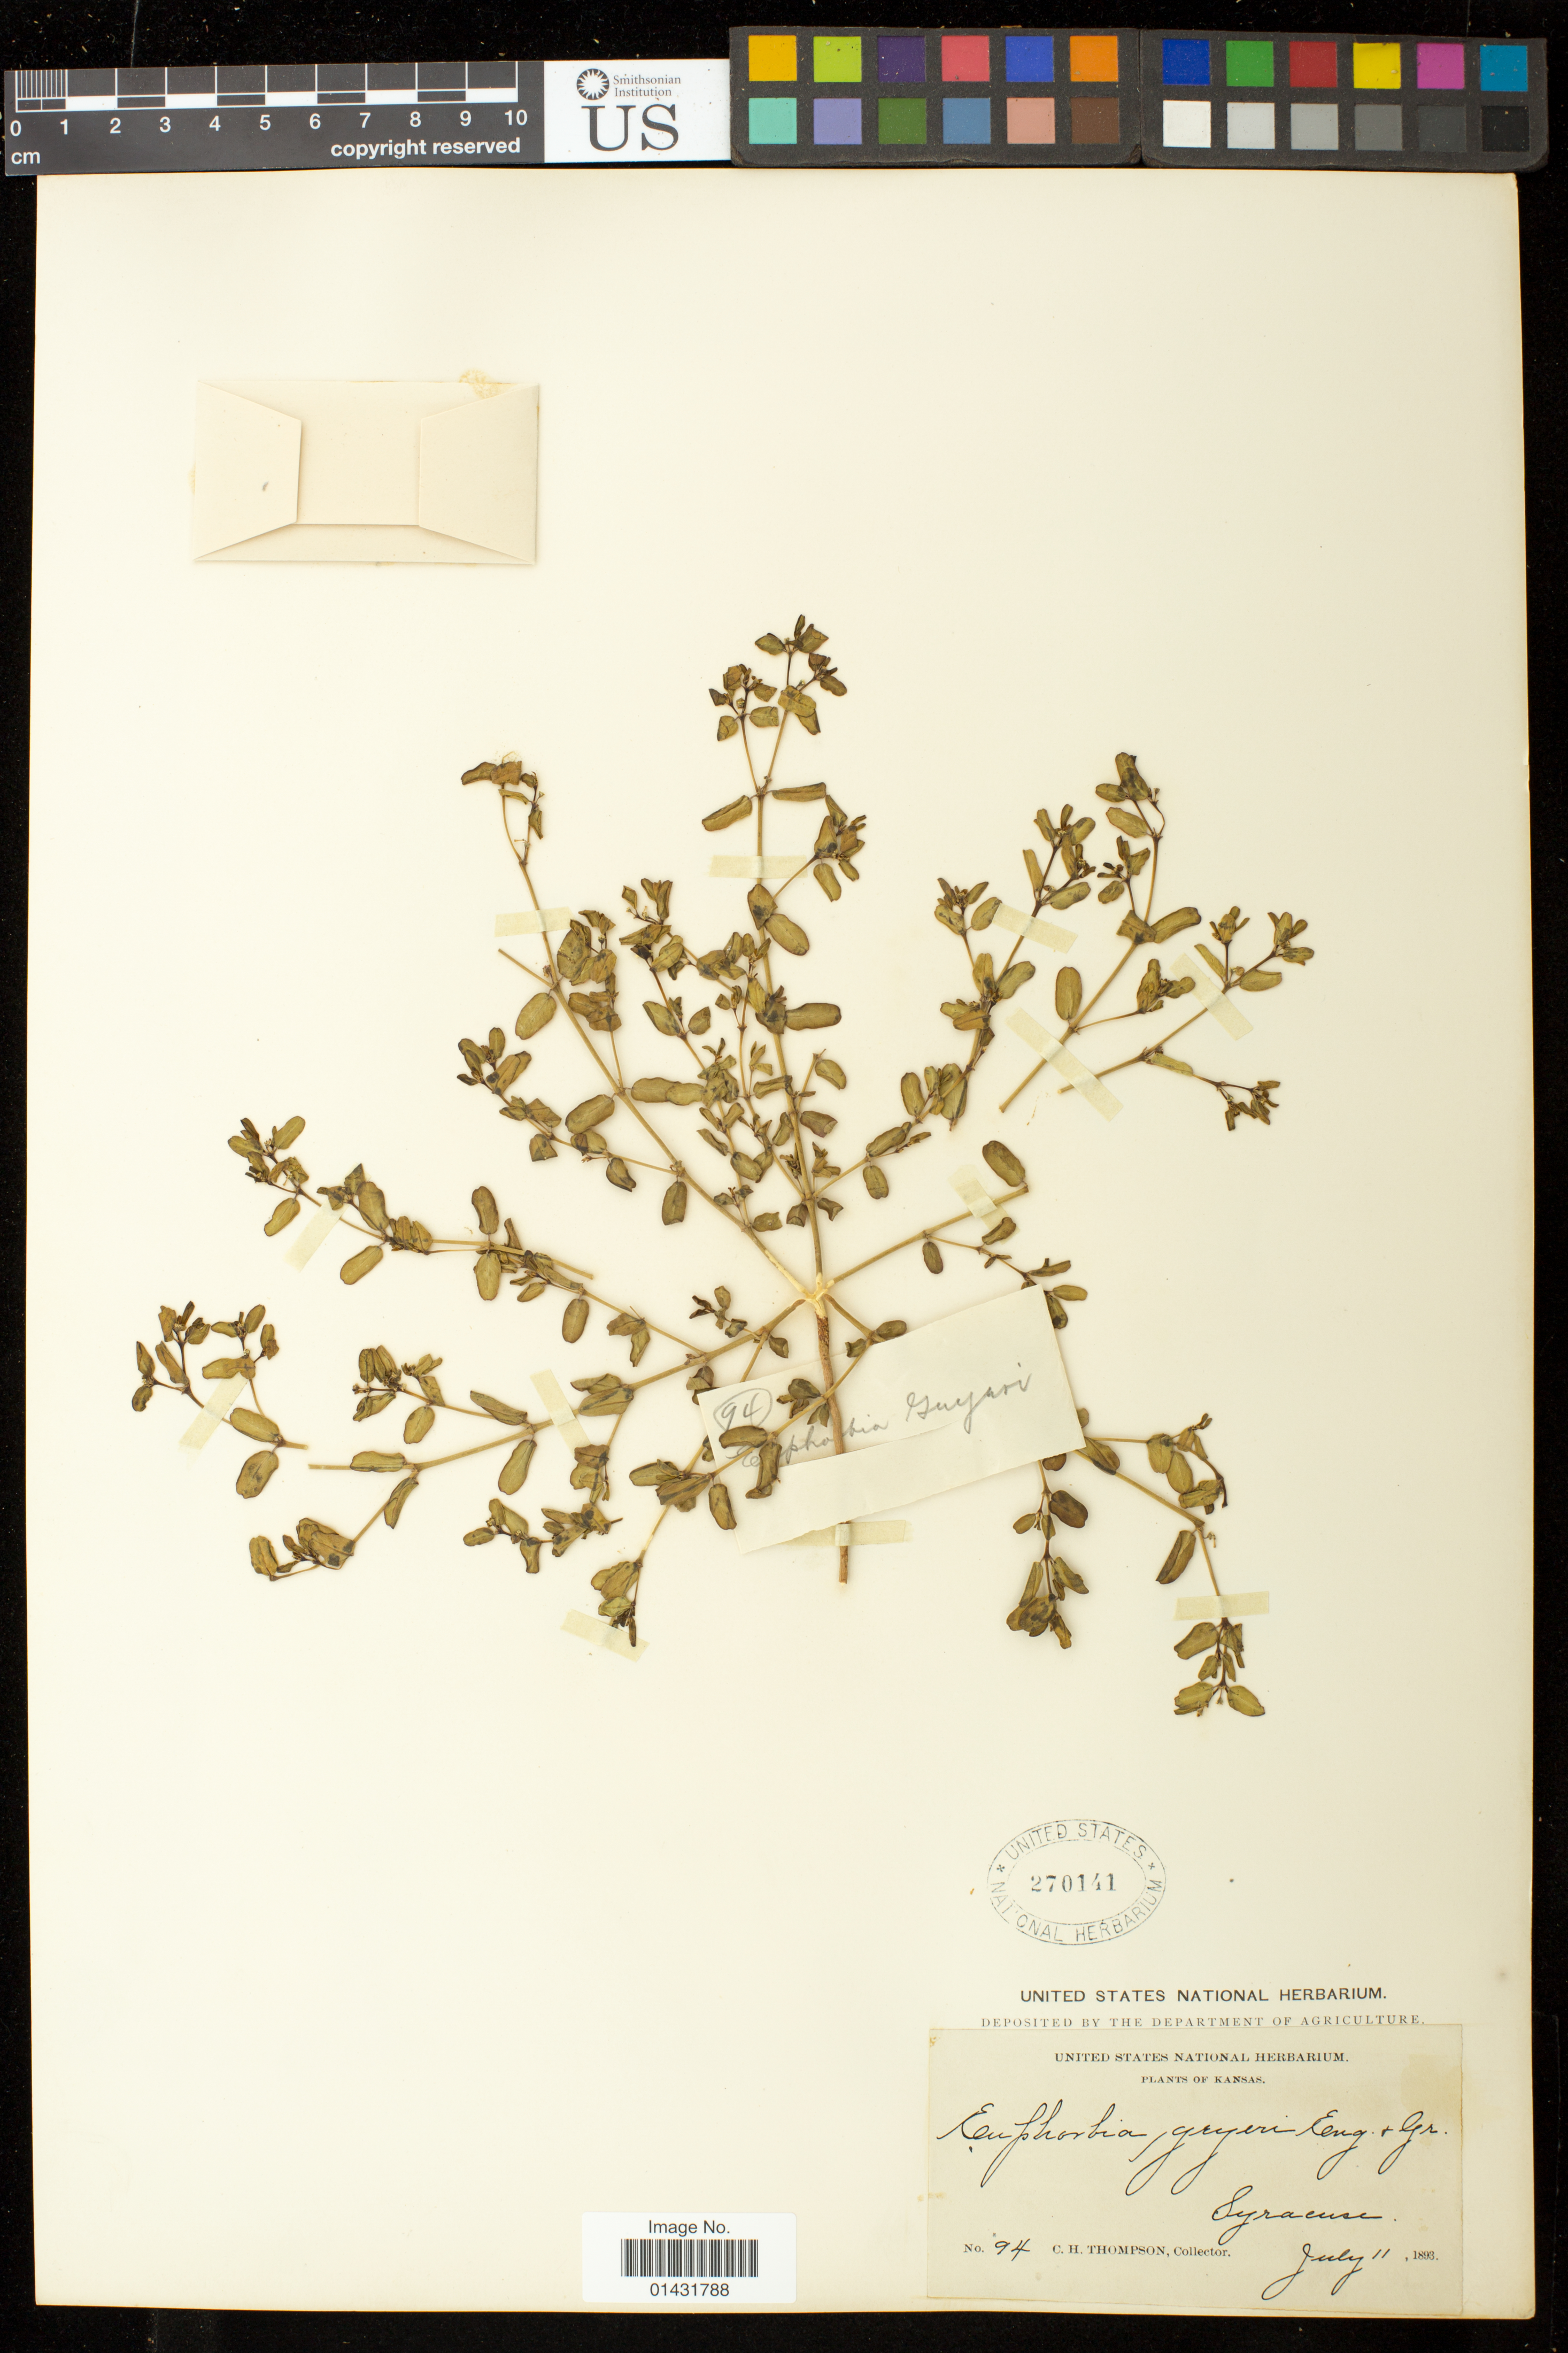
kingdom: Plantae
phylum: Tracheophyta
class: Magnoliopsida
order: Malpighiales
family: Euphorbiaceae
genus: Euphorbia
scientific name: Euphorbia geyeri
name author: Engelm.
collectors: C. H. Thompson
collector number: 94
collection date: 1893-07-11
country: United States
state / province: Kansas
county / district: Hamilton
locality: Syracuse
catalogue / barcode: US 270141